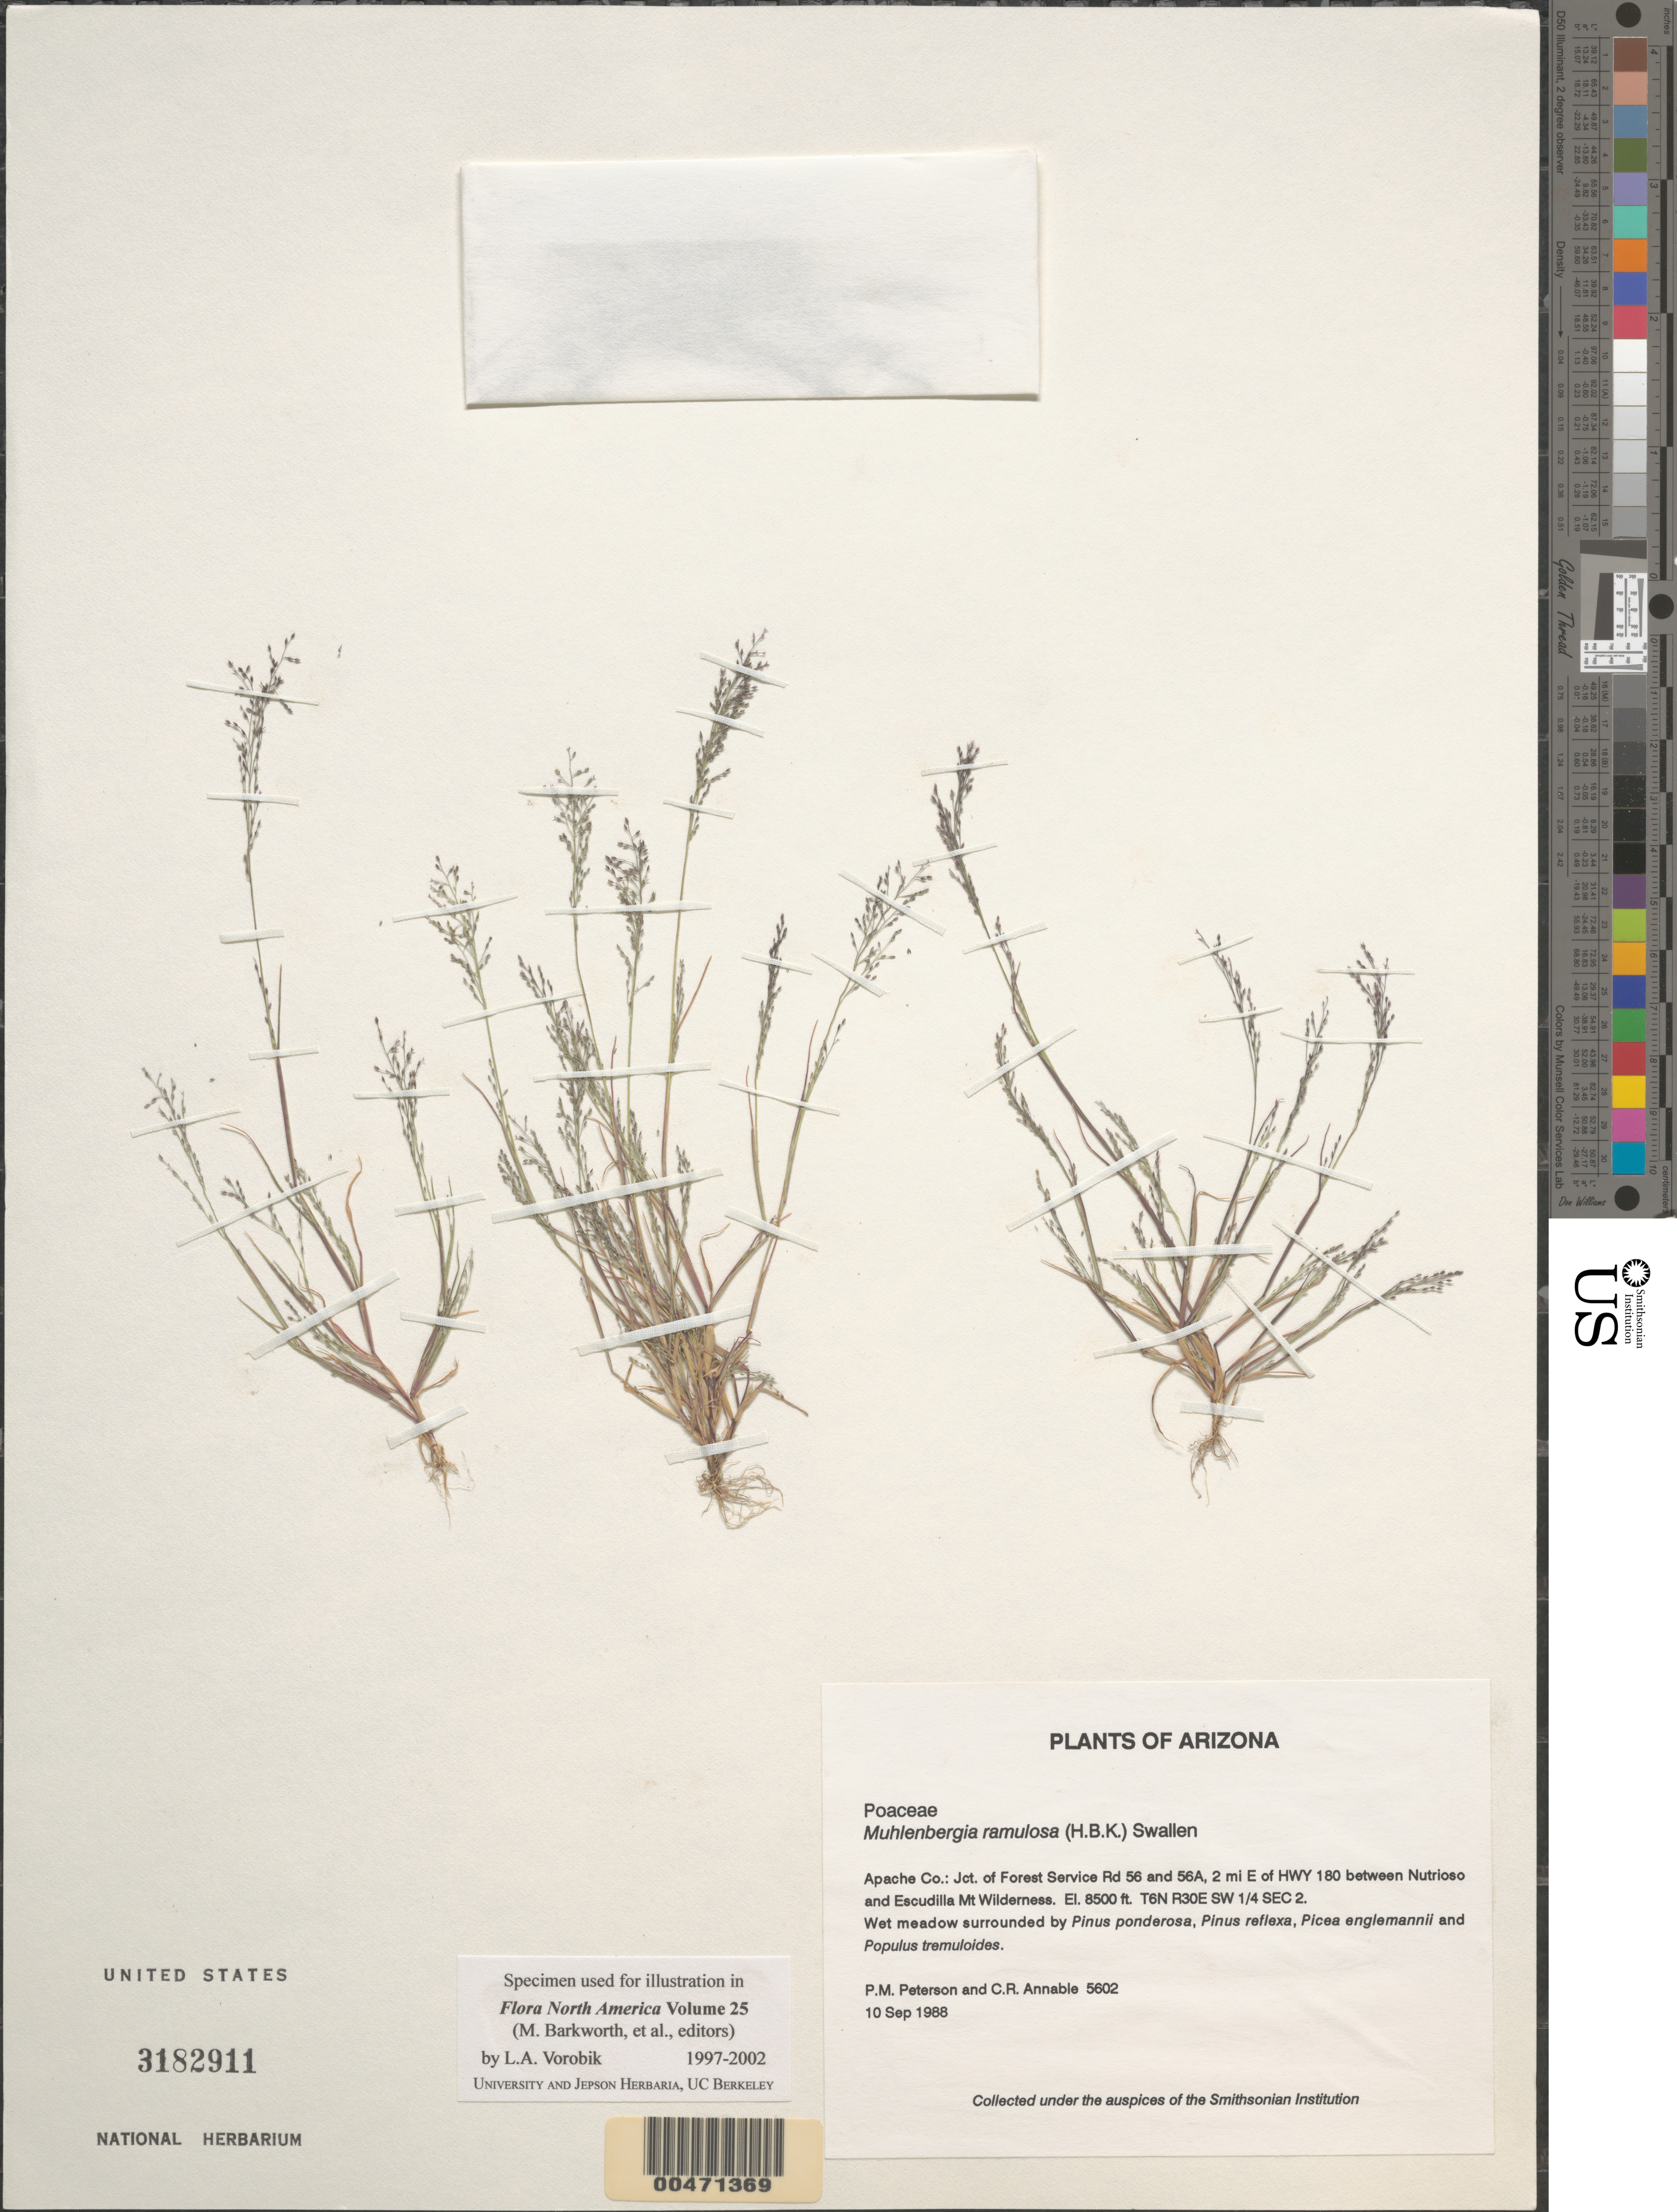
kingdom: Plantae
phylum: Tracheophyta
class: Liliopsida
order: Poales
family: Poaceae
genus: Muhlenbergia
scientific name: Muhlenbergia ramulosa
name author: (Kunth) Swallen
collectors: P. M. Peterson & C. R. Annable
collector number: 05602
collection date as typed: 10 Sep 1988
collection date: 1988-09-10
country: United States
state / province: Arizona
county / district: Apache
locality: Jct. of Forest Service Rd 56 and 56A, 2 mi E of HWY 180 between Nutrioso and Escudilla Mt Wilderness.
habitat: Wet meadow surrounded by Pinus ponderosa, Pinus reflexa, Picea englemannii and Populus tremuloides.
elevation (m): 2591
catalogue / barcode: US 3182911